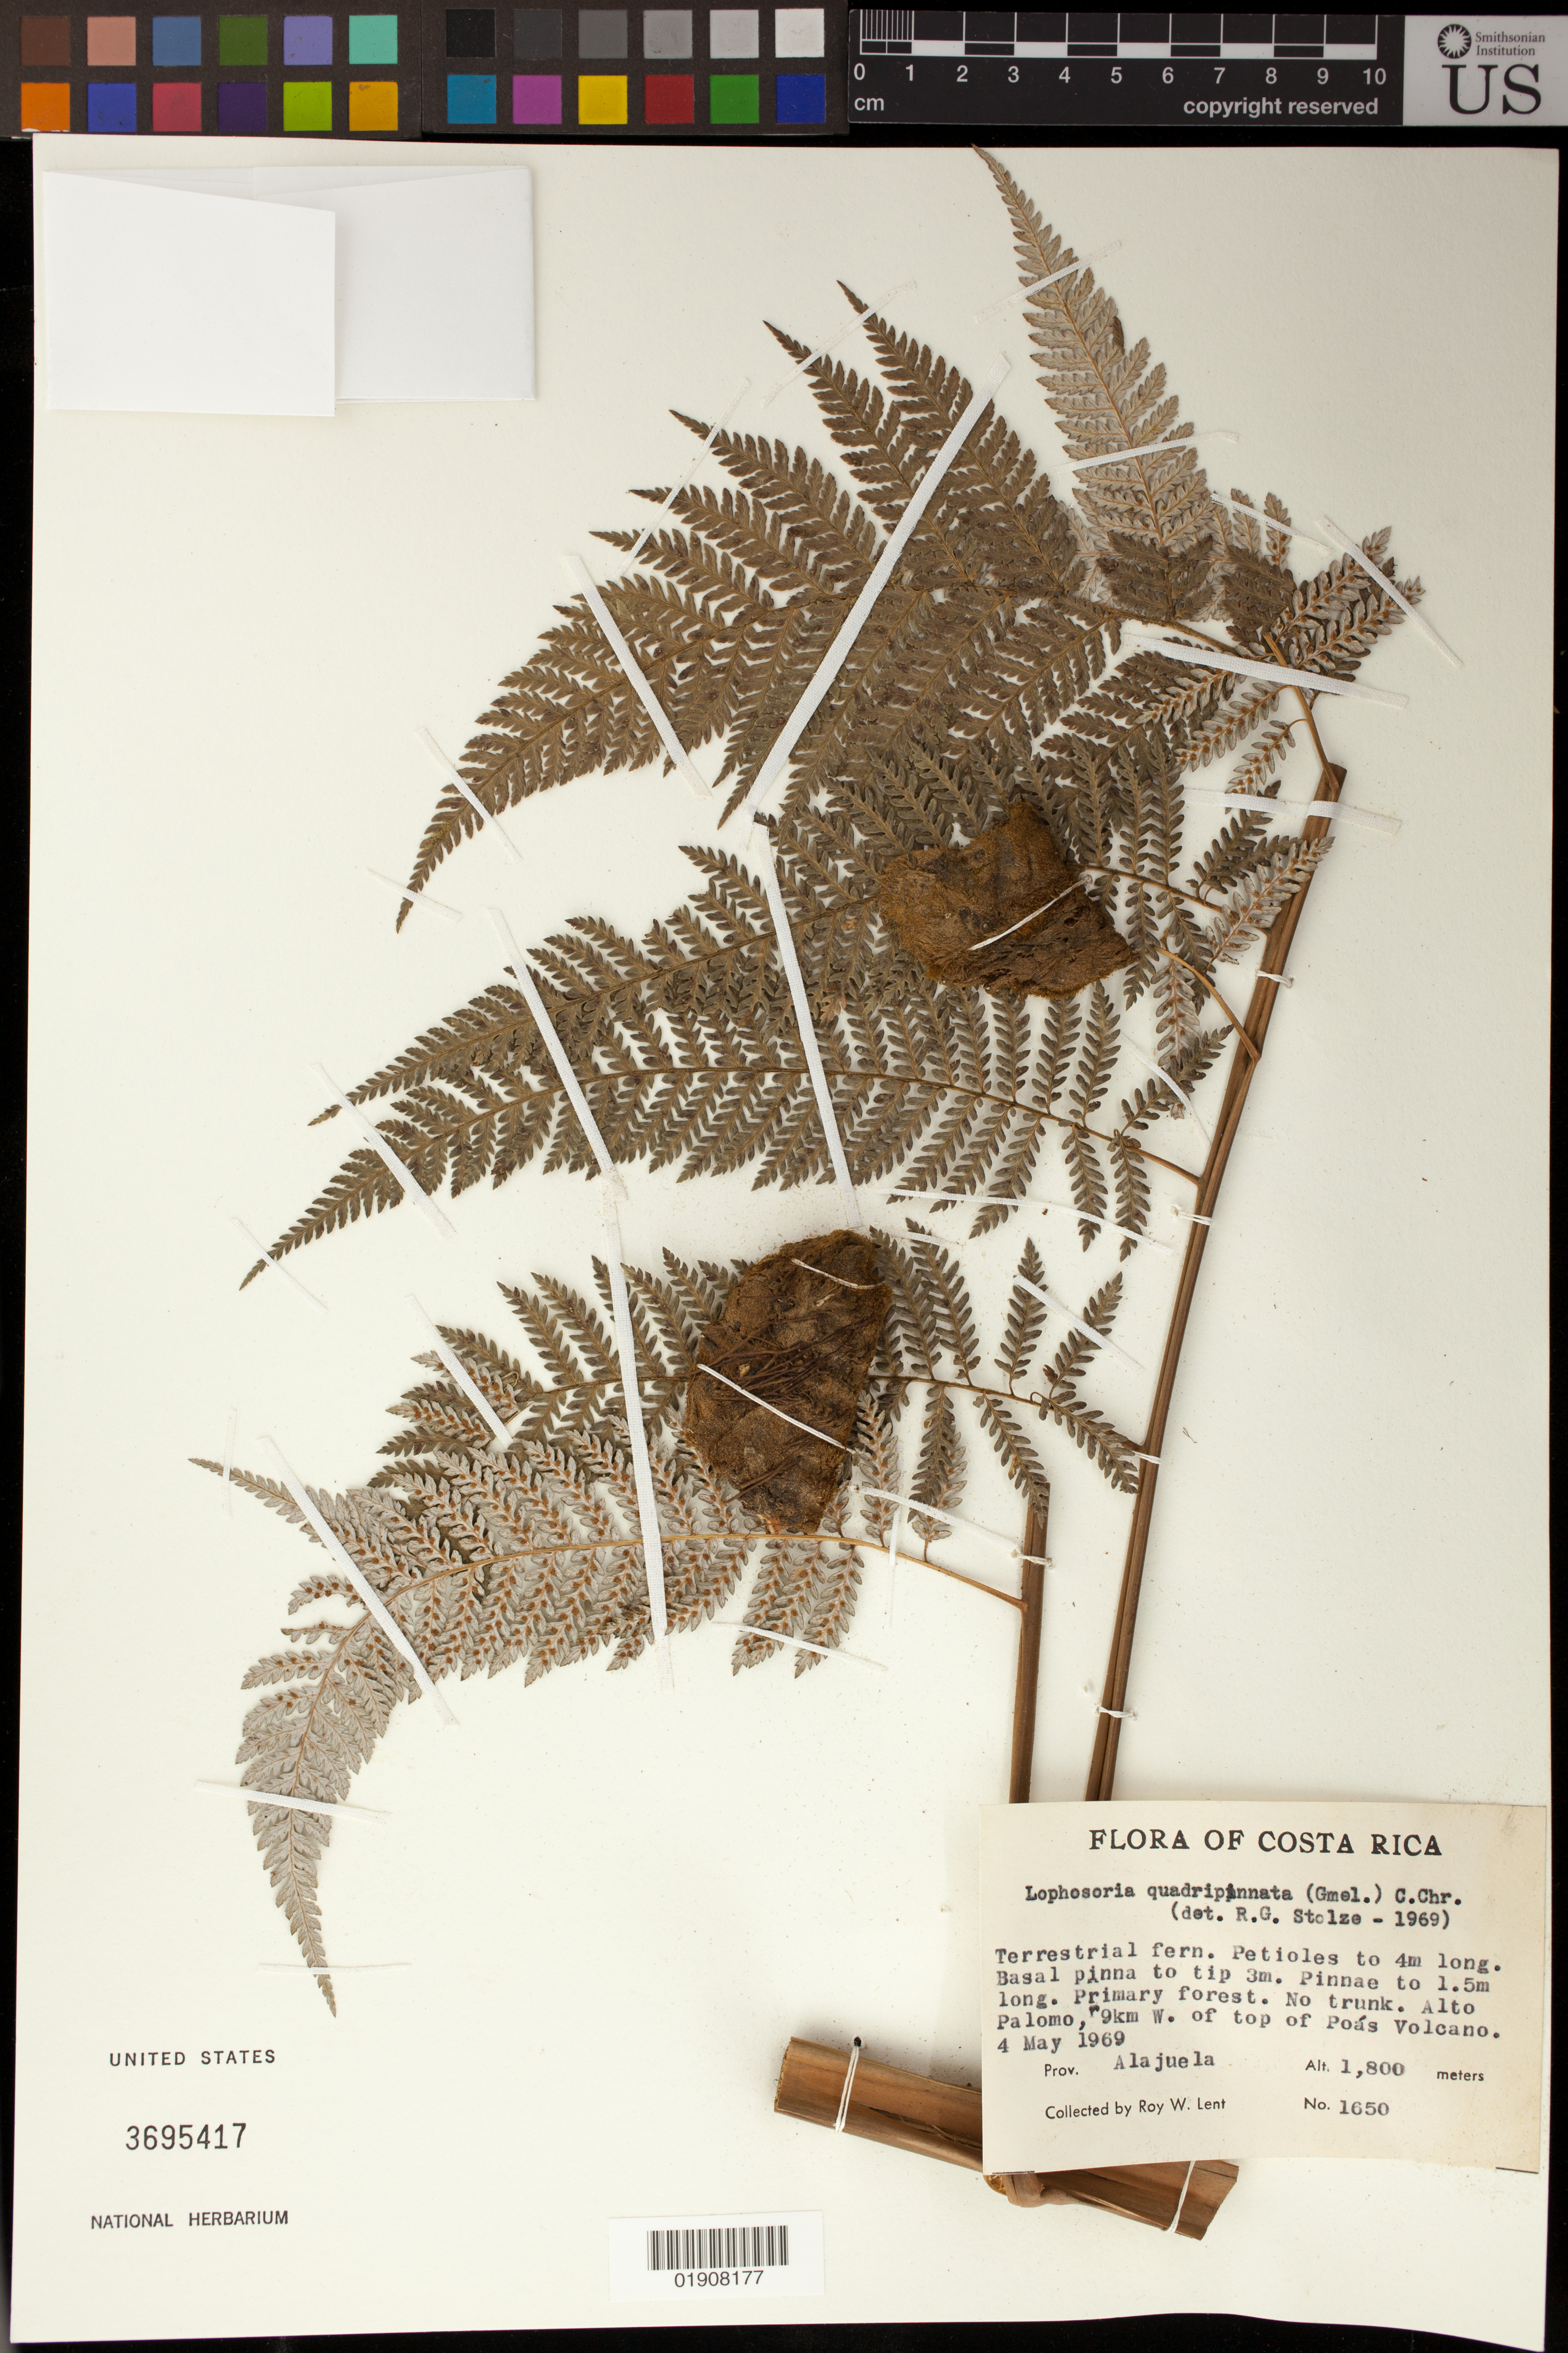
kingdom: Plantae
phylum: Tracheophyta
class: Polypodiopsida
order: Cyatheales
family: Dicksoniaceae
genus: Lophosoria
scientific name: Lophosoria quadripinnata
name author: (J.F. Gmel.) C. Chr.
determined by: Stolze, R. G.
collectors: R. W. Lent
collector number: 1650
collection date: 1969-05-04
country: Costa Rica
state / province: Alajuela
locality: Alto Palomo, 9 km W of top of Poás Volcano.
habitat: Primary forest.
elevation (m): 1800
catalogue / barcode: US 3695417